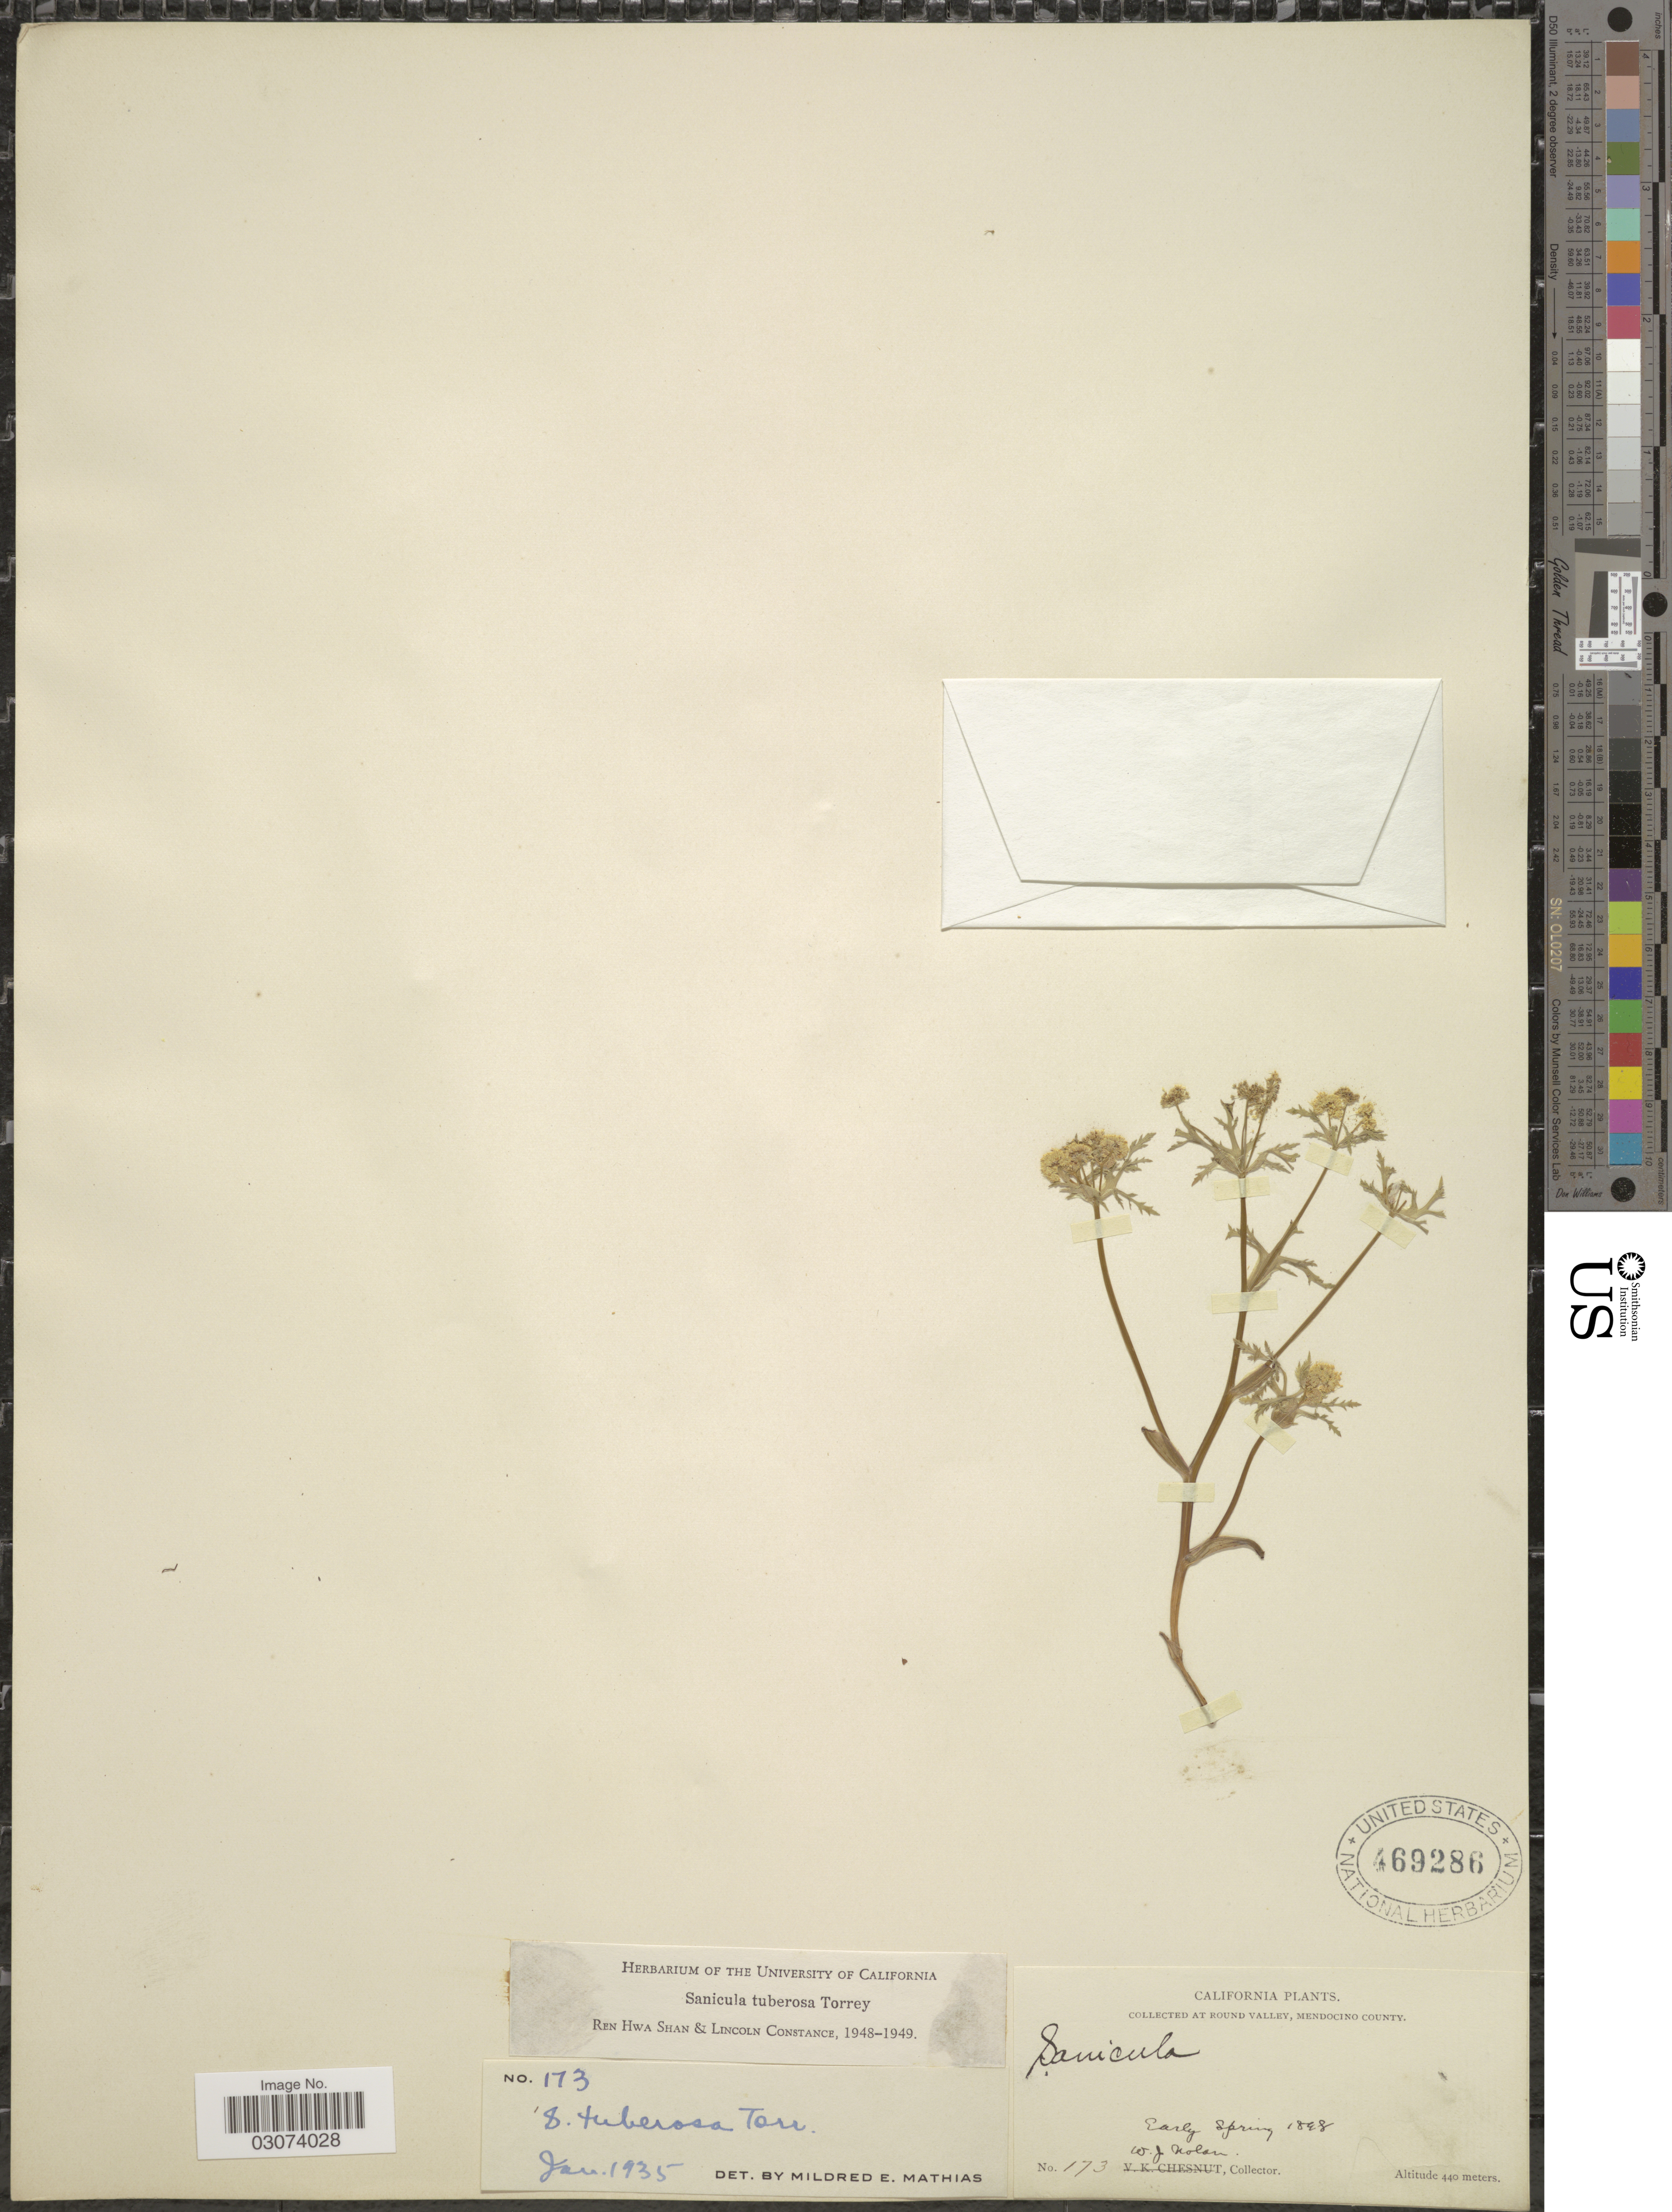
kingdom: Plantae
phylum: Tracheophyta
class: Magnoliopsida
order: Apiales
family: Apiaceae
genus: Sanicula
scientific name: Sanicula tuberosa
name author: Torr.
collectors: W. Nolan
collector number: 173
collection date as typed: Early Spring 1898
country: United States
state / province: California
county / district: Mendocino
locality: At Round Valley, Mendocino County.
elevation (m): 440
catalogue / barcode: US 469286